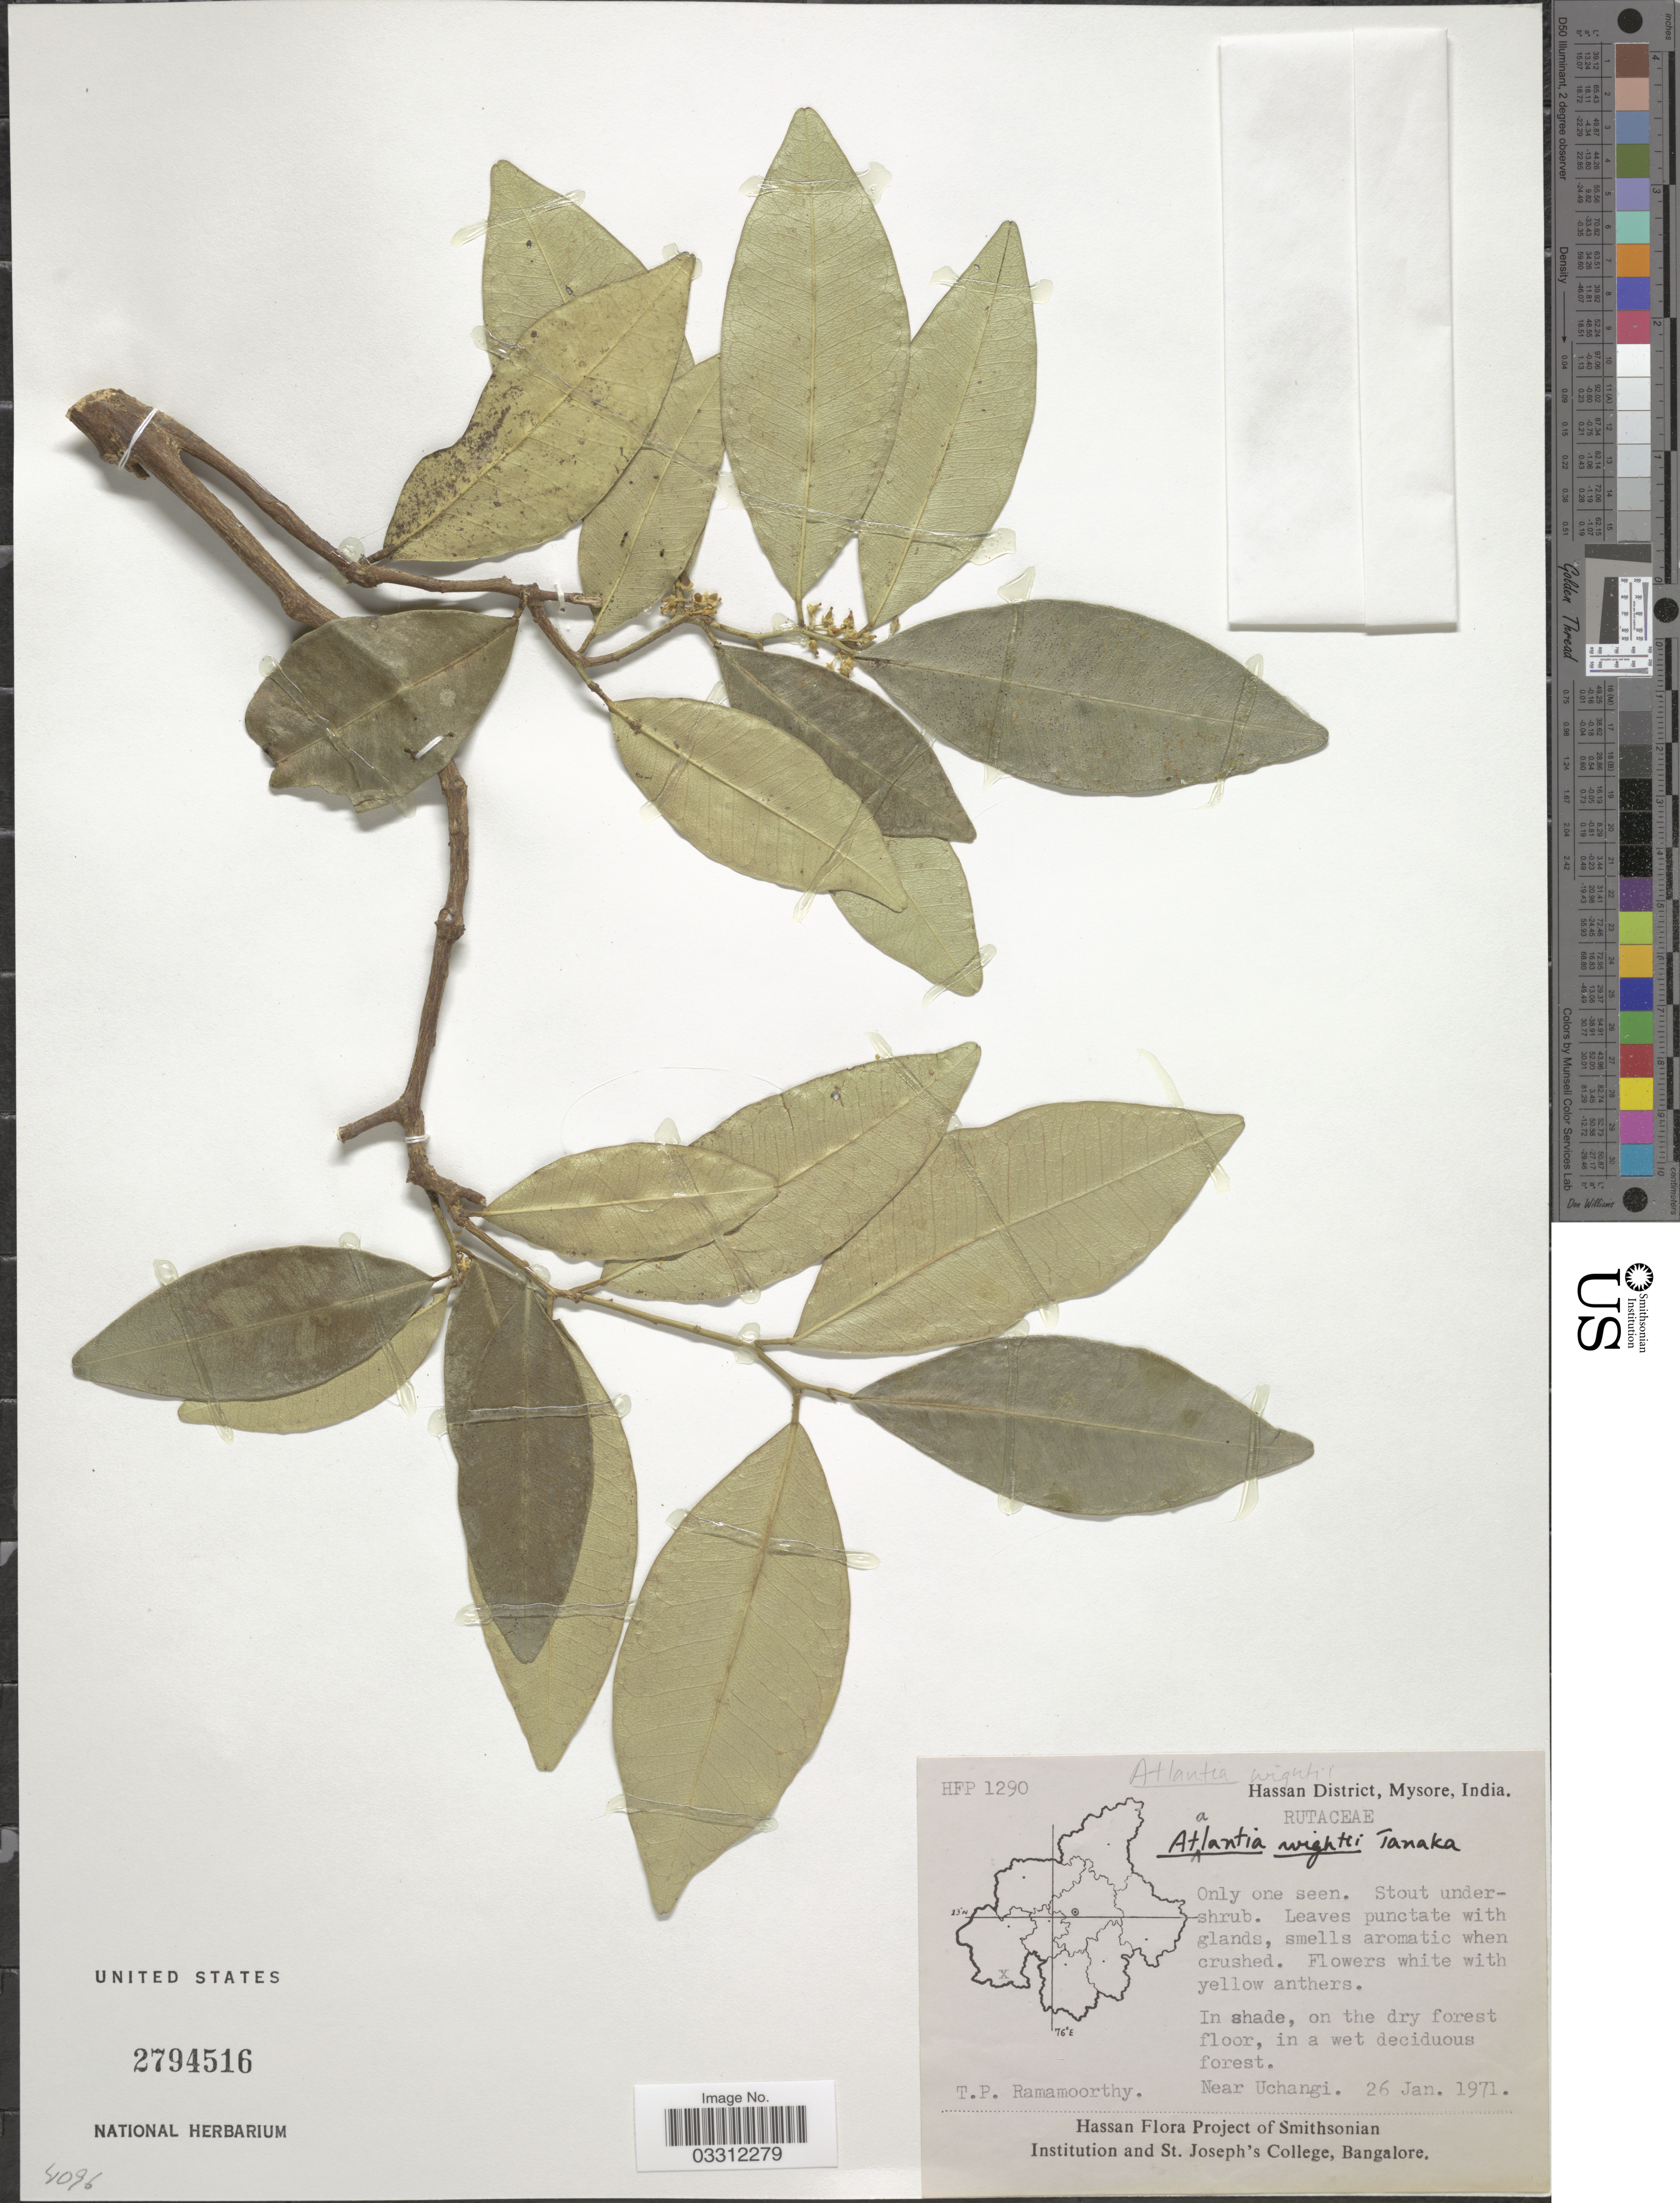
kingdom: Plantae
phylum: Tracheophyta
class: Magnoliopsida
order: Sapindales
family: Rutaceae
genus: Atalantia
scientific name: Atalantia wightii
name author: Yu. Tanaka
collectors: T. P. Ramamoorthy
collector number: HFP1290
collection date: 1971-01-26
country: India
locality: Hassan District, Mysore, Near Uchangi.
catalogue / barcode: US 2794516